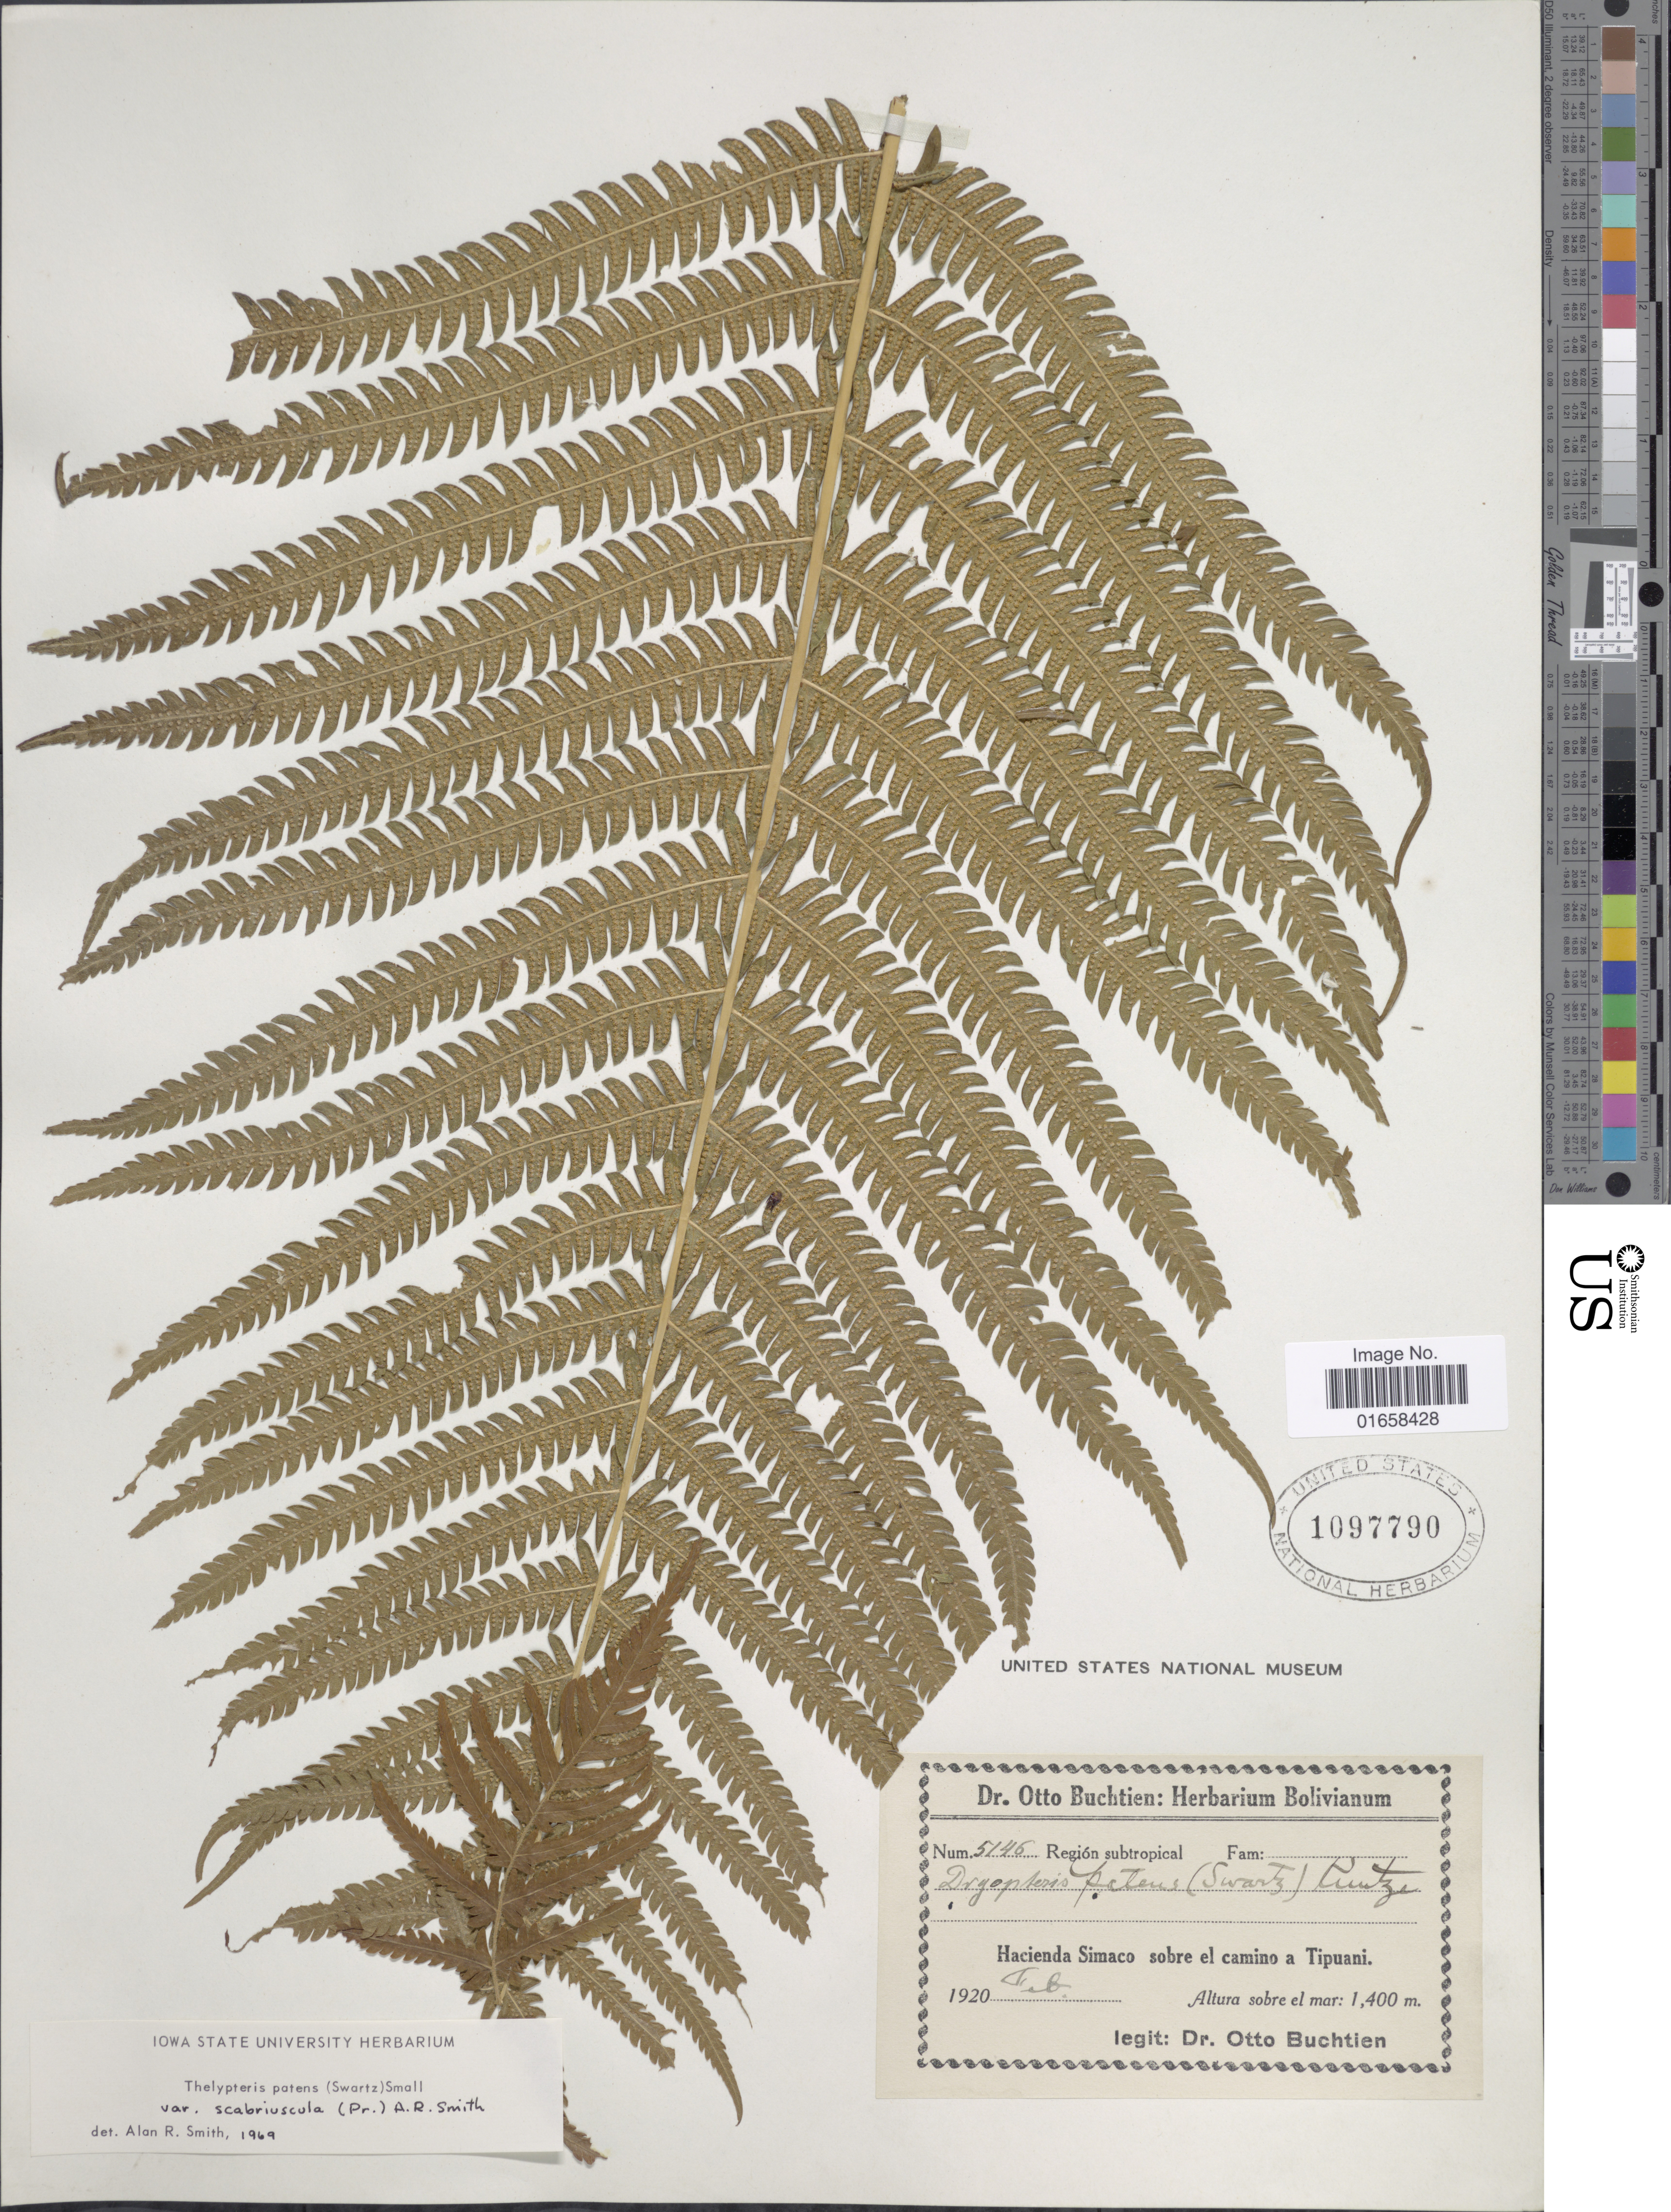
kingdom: Plantae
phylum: Tracheophyta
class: Polypodiopsida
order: Polypodiales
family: Thelypteridaceae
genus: Christella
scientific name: Christella patens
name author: (Sw.) Holttum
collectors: O. Buchtien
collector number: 5146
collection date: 1920-02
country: Bolivia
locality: Hacienda Simaco sobre el camino a Tipuani.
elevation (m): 1400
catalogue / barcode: US 1097790